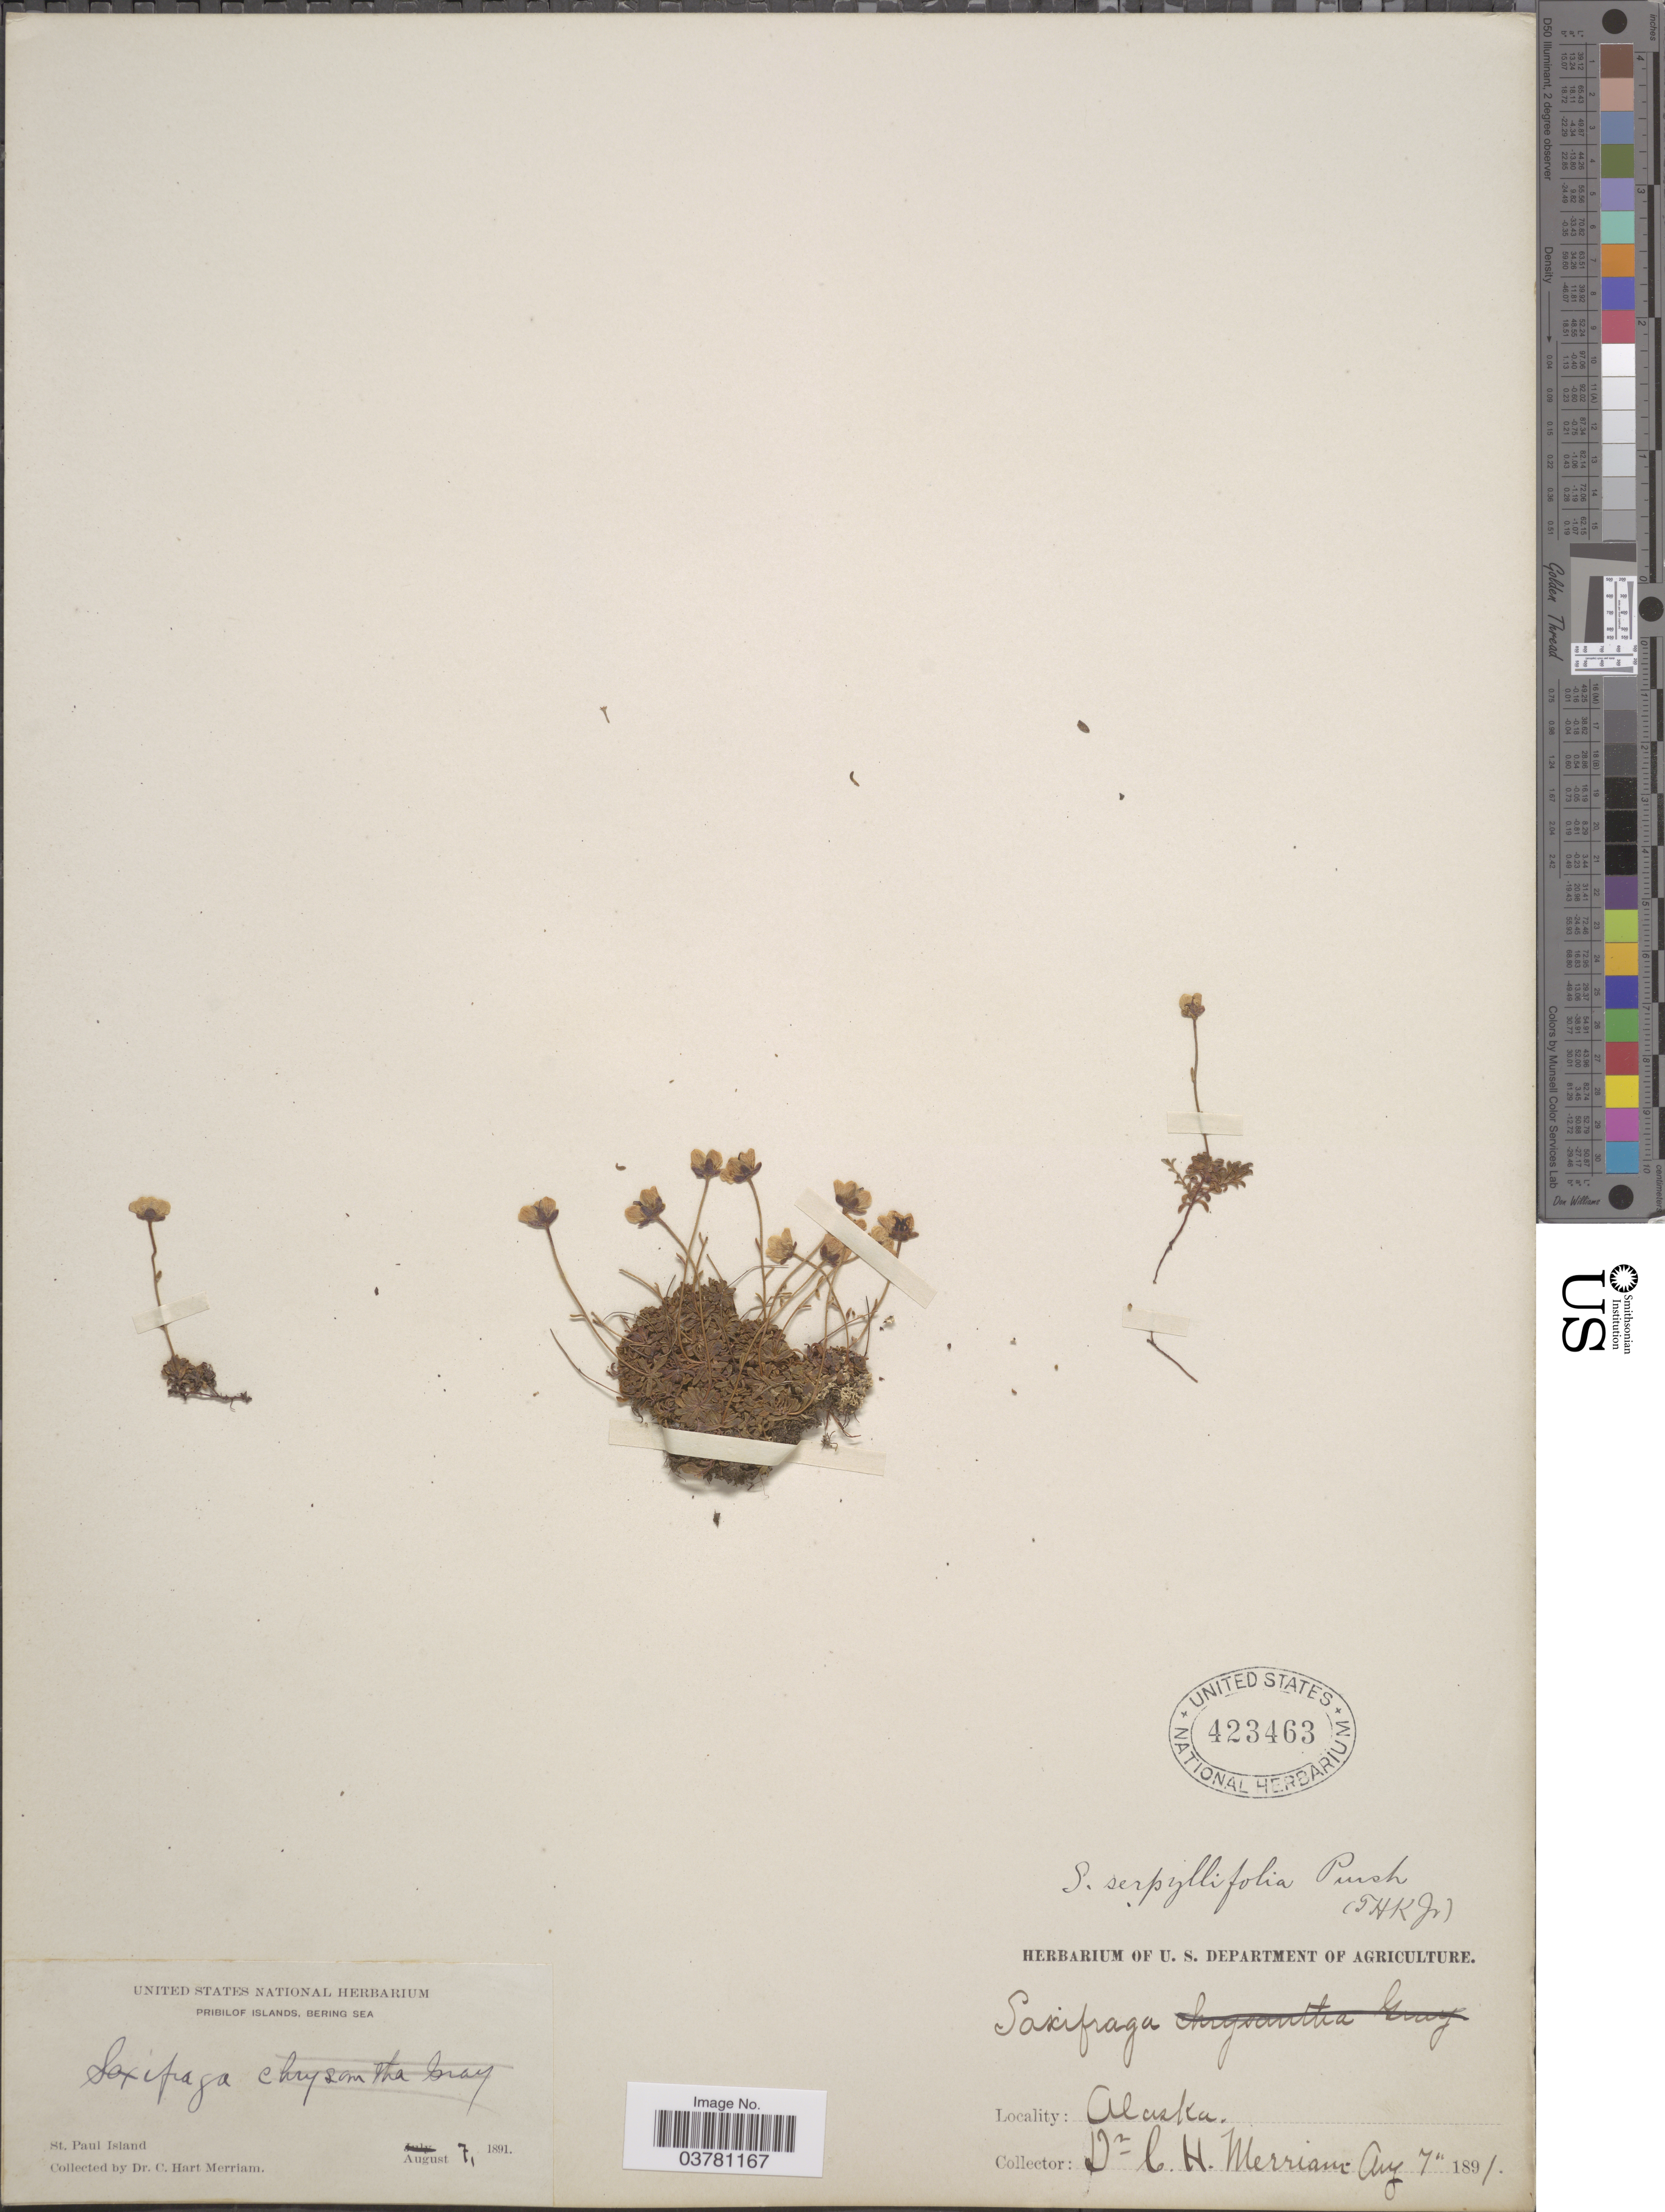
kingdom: Plantae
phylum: Tracheophyta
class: Magnoliopsida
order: Saxifragales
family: Saxifragaceae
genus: Saxifraga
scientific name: Saxifraga serpyllifolia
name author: Pursh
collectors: C. Merriam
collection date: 1891-08-07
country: United States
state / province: Alaska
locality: Pribilof Islands. Bering Sea. St. Paul Island.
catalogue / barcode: US 423463